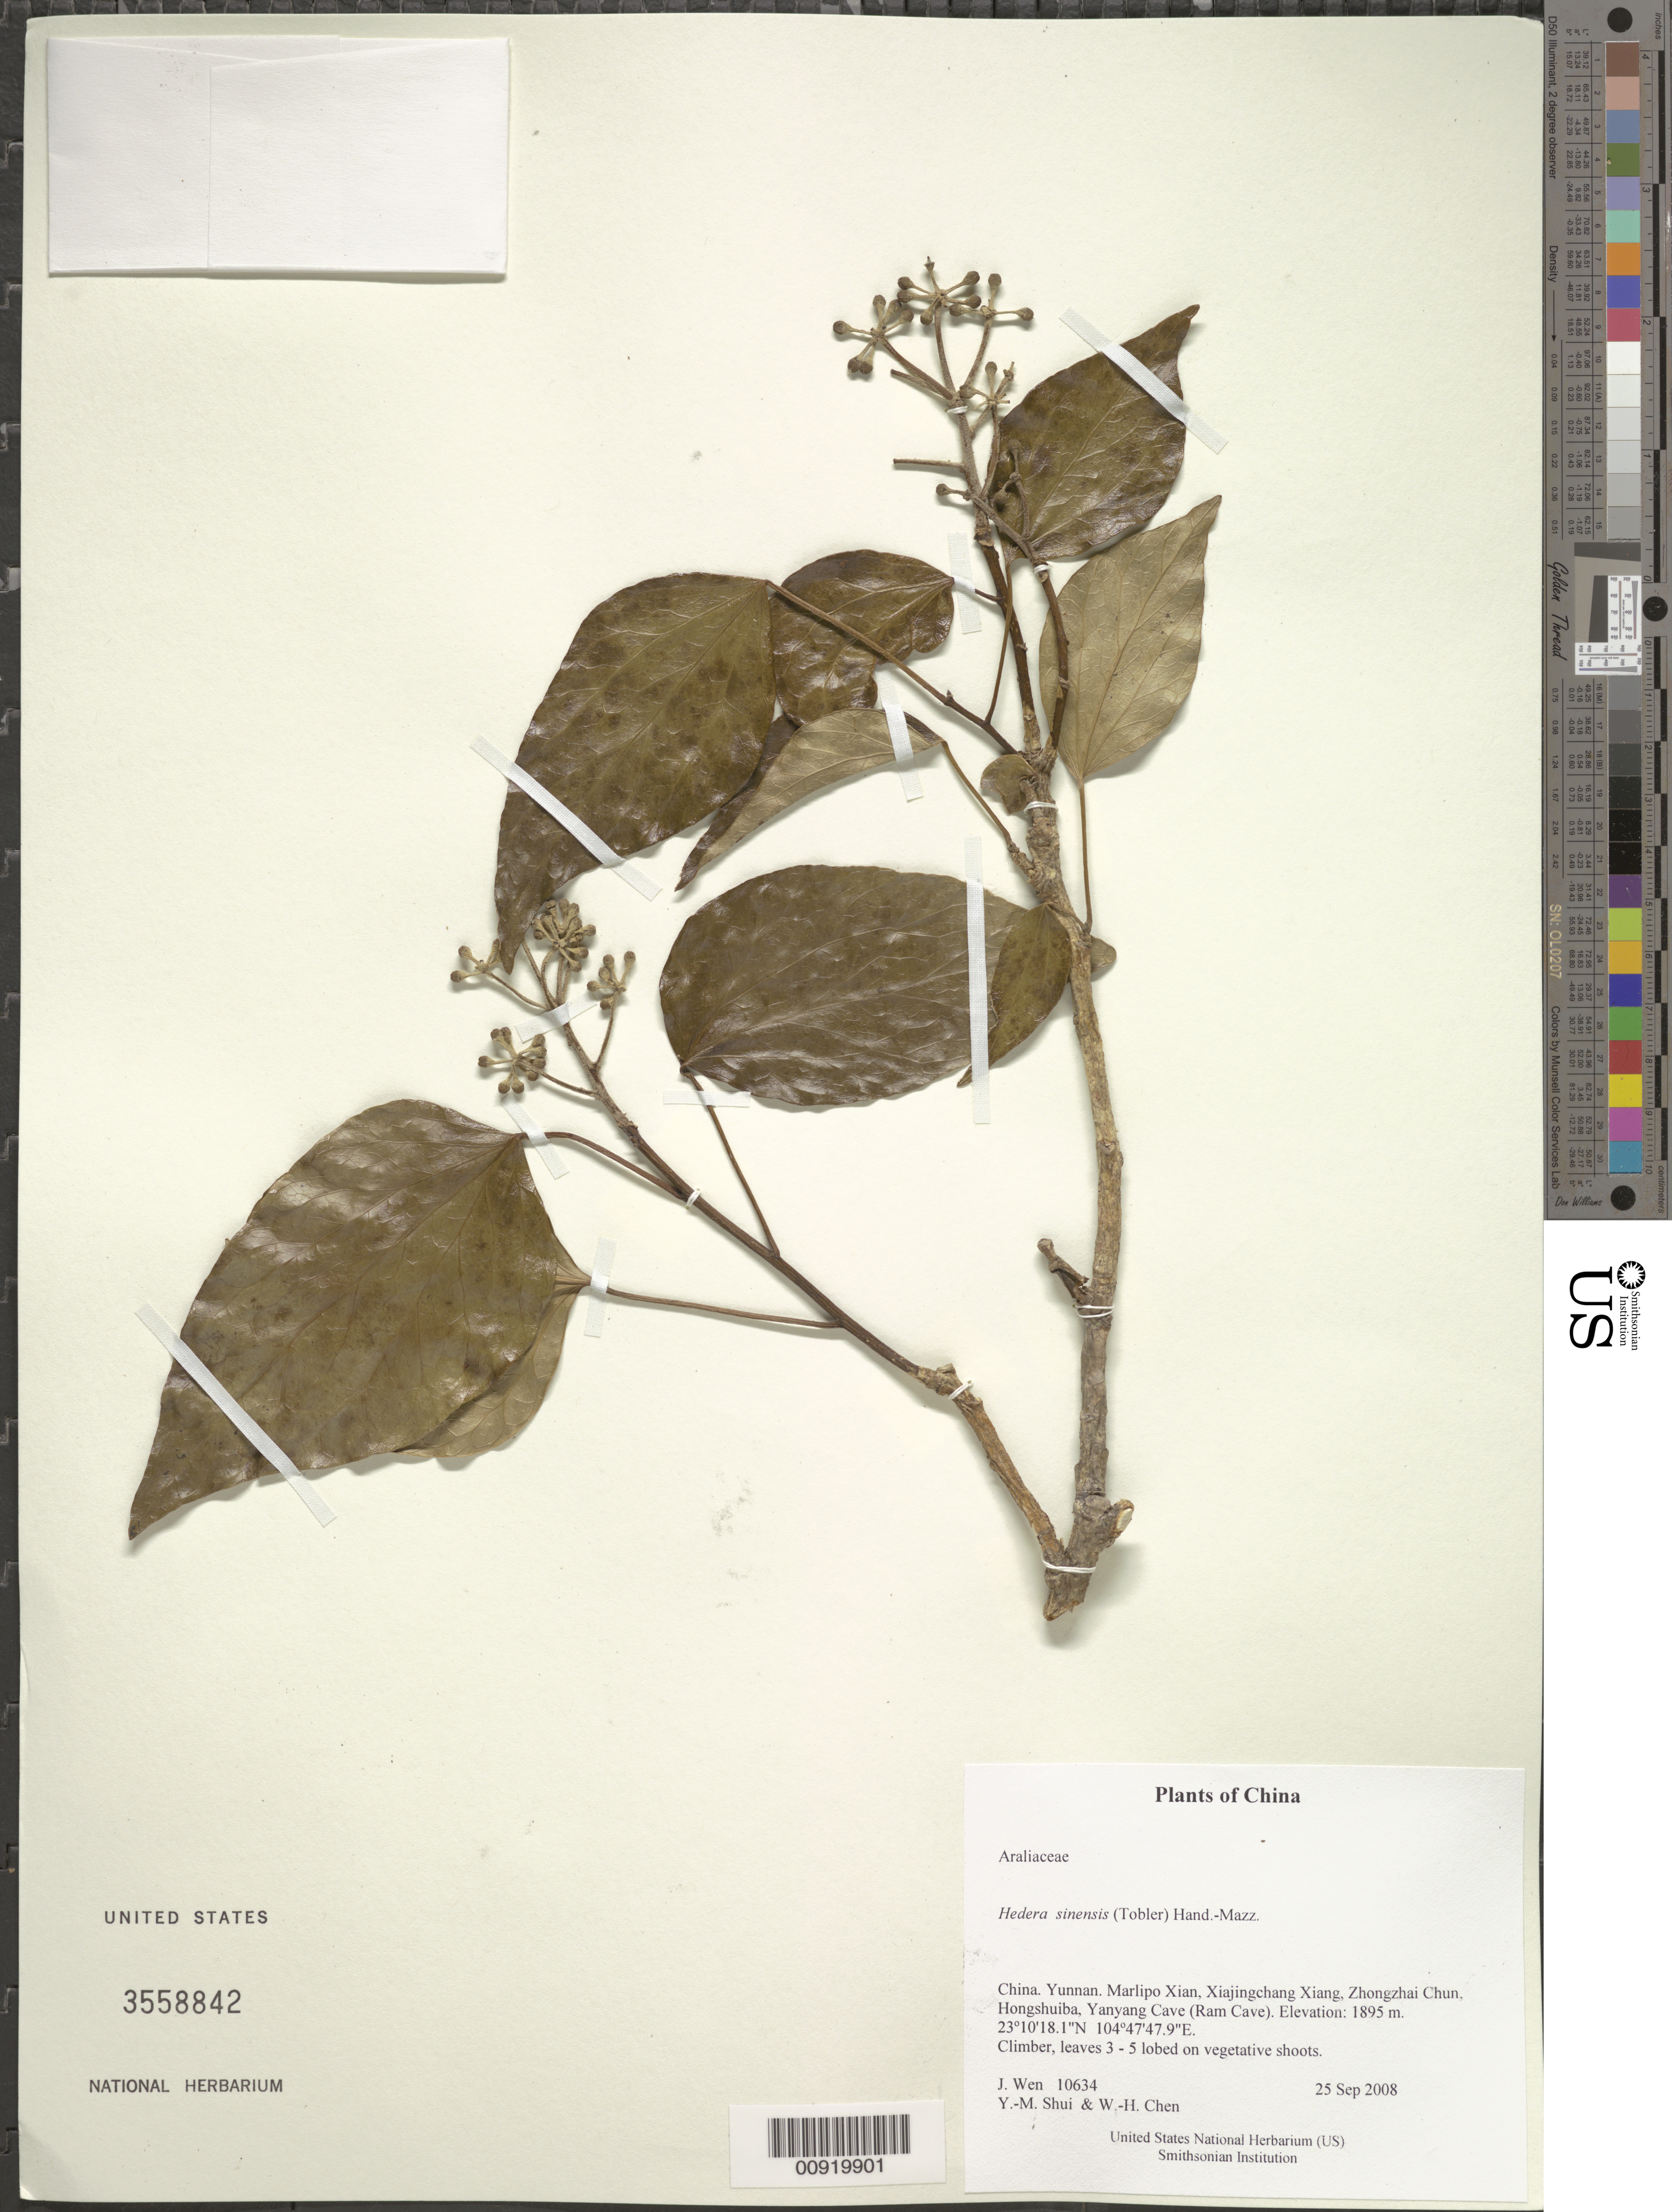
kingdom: Plantae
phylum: Tracheophyta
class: Magnoliopsida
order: Apiales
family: Araliaceae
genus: Hedera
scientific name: Hedera sinensis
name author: (Tobler) Hand.-Mazz.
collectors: J. Wen, Y. Shui & W. Chen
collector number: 10634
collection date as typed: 25 Sep 2008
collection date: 2008-09-25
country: China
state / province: Yunnan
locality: Marlipo Xian, Xiajingchang Xiang, Zhongzhai Chun, Hongshuiba, Yanyang Cave (Ram Cave).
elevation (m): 1895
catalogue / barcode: US 3558842